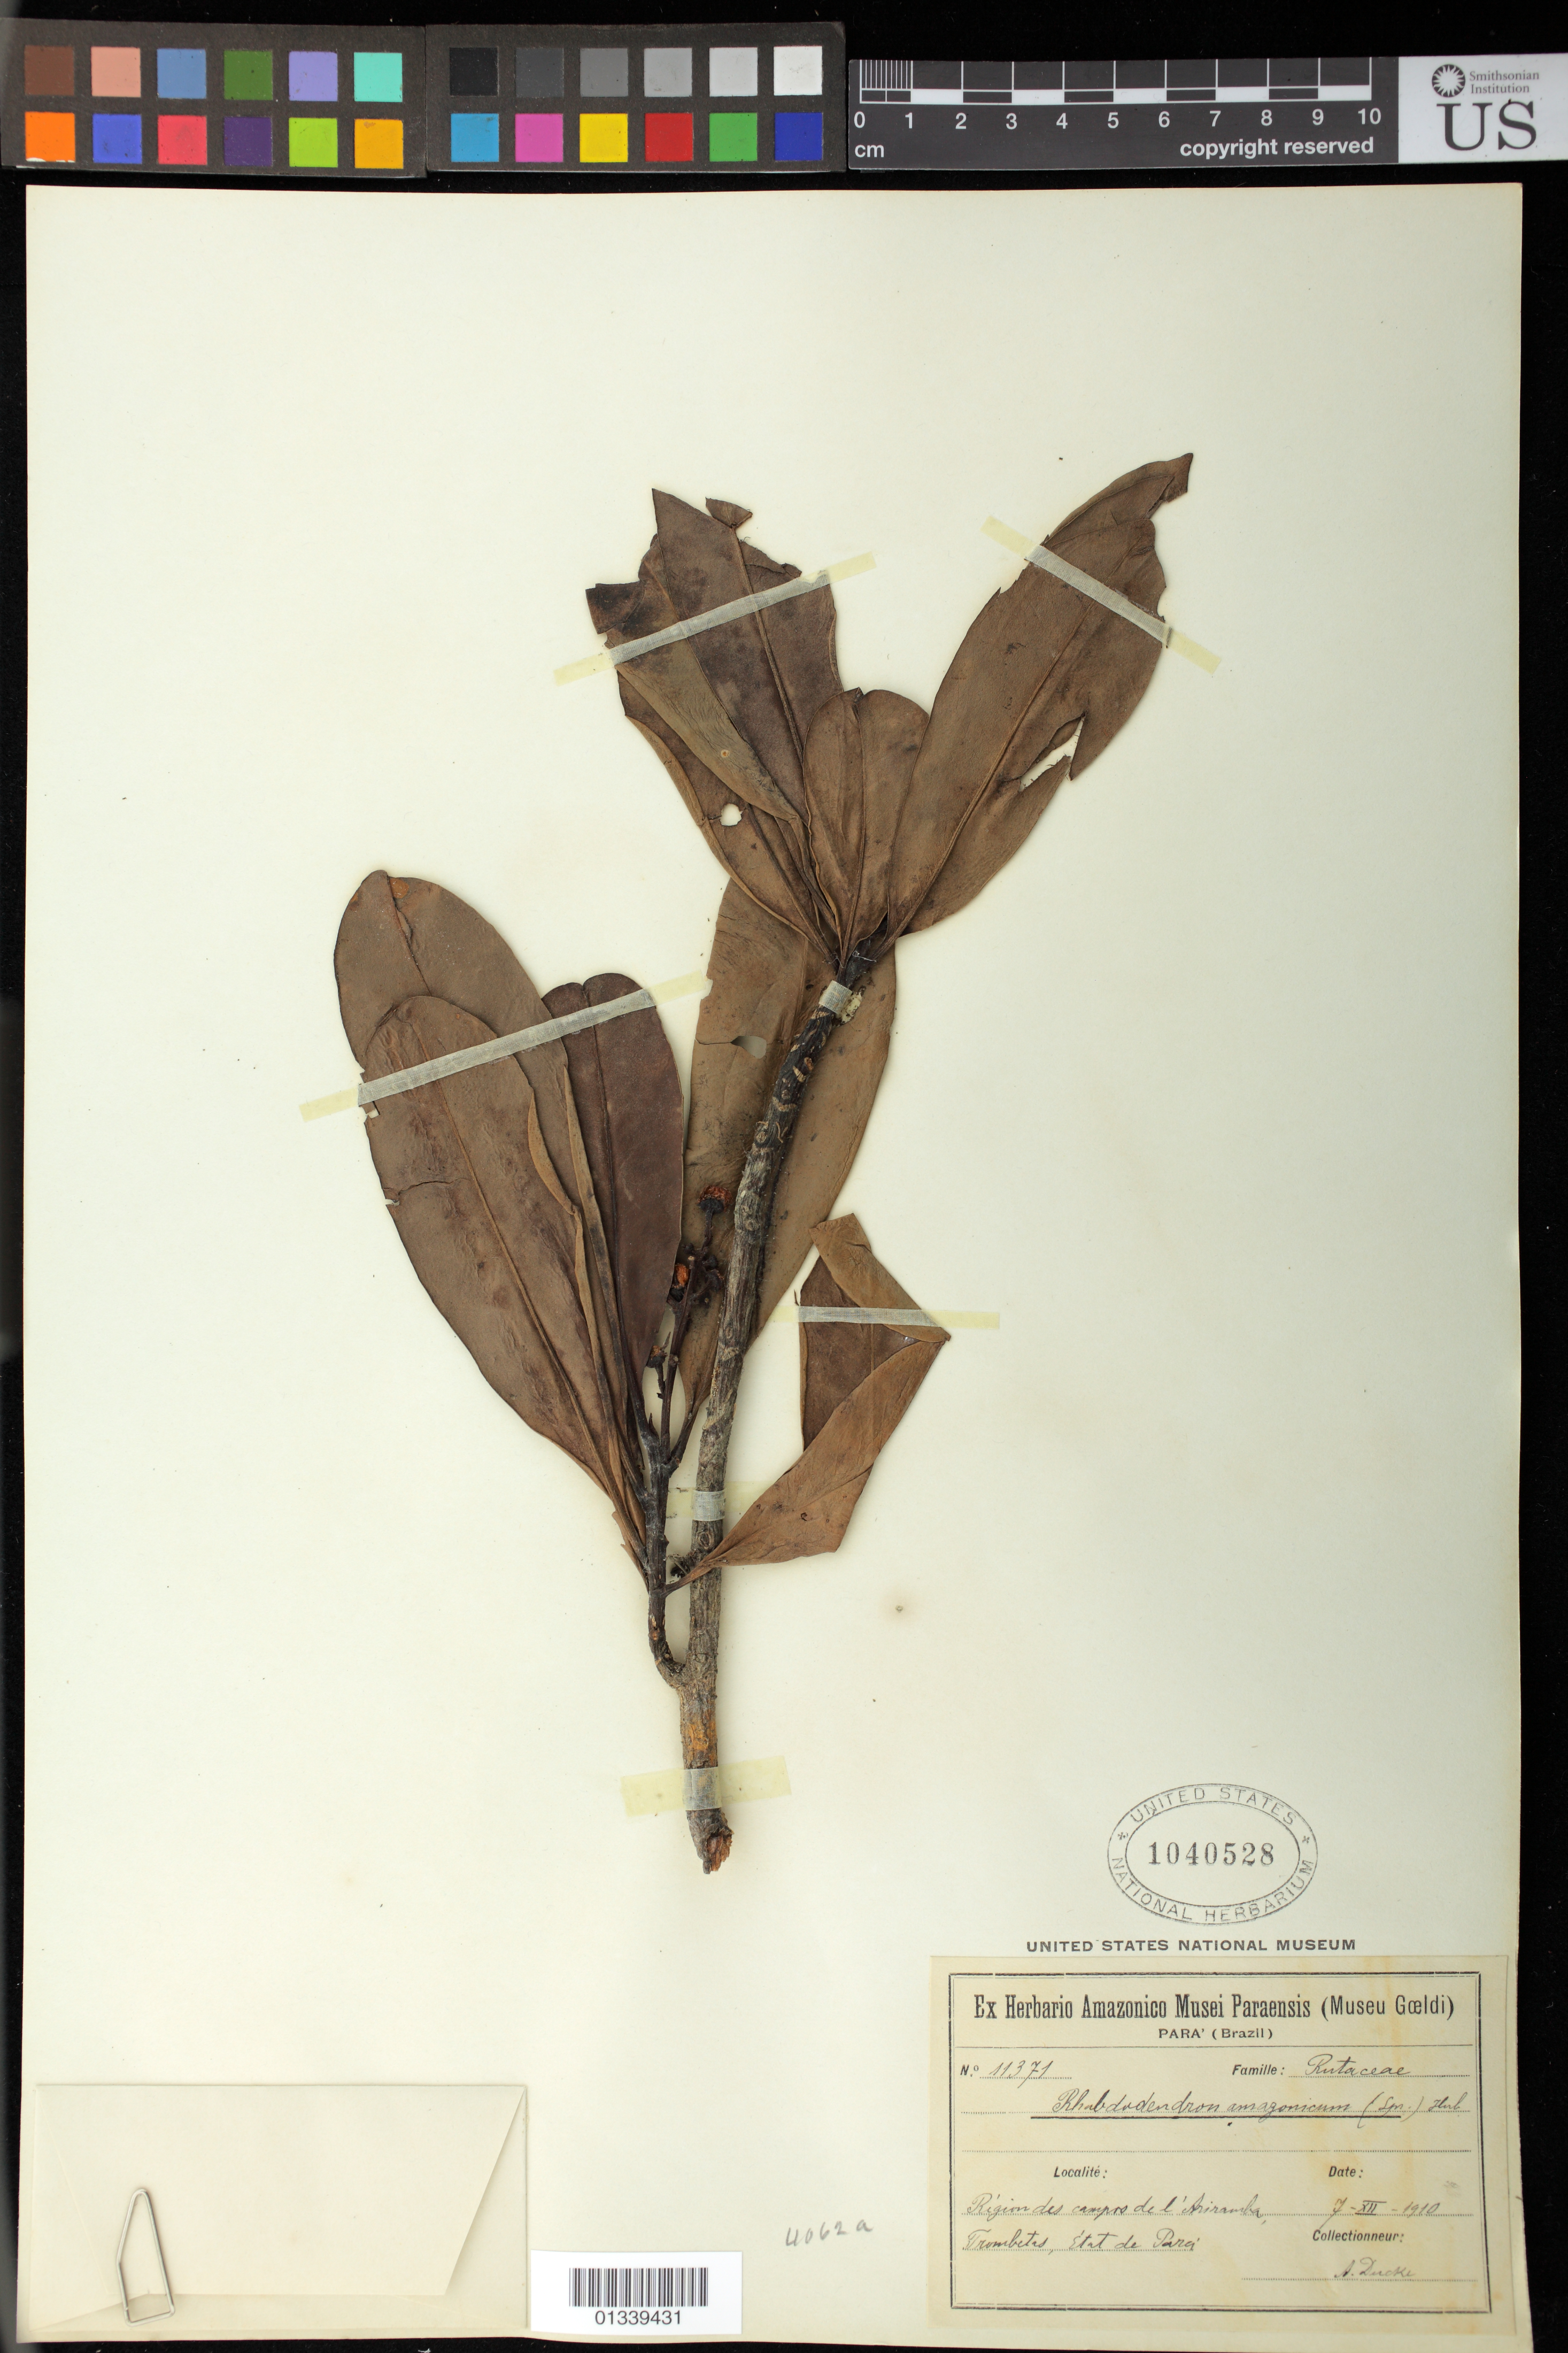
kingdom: Plantae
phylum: Tracheophyta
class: Magnoliopsida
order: Caryophyllales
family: Rhabdodendraceae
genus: Rhabdodendron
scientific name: Rhabdodendron amazonicum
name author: (Spruce ex Benth.) Huber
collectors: A. Ducke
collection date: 1910-12-07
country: Brazil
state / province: Pará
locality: Region des campos de L´ Ariranha, Trombetas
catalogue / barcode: US 1040528